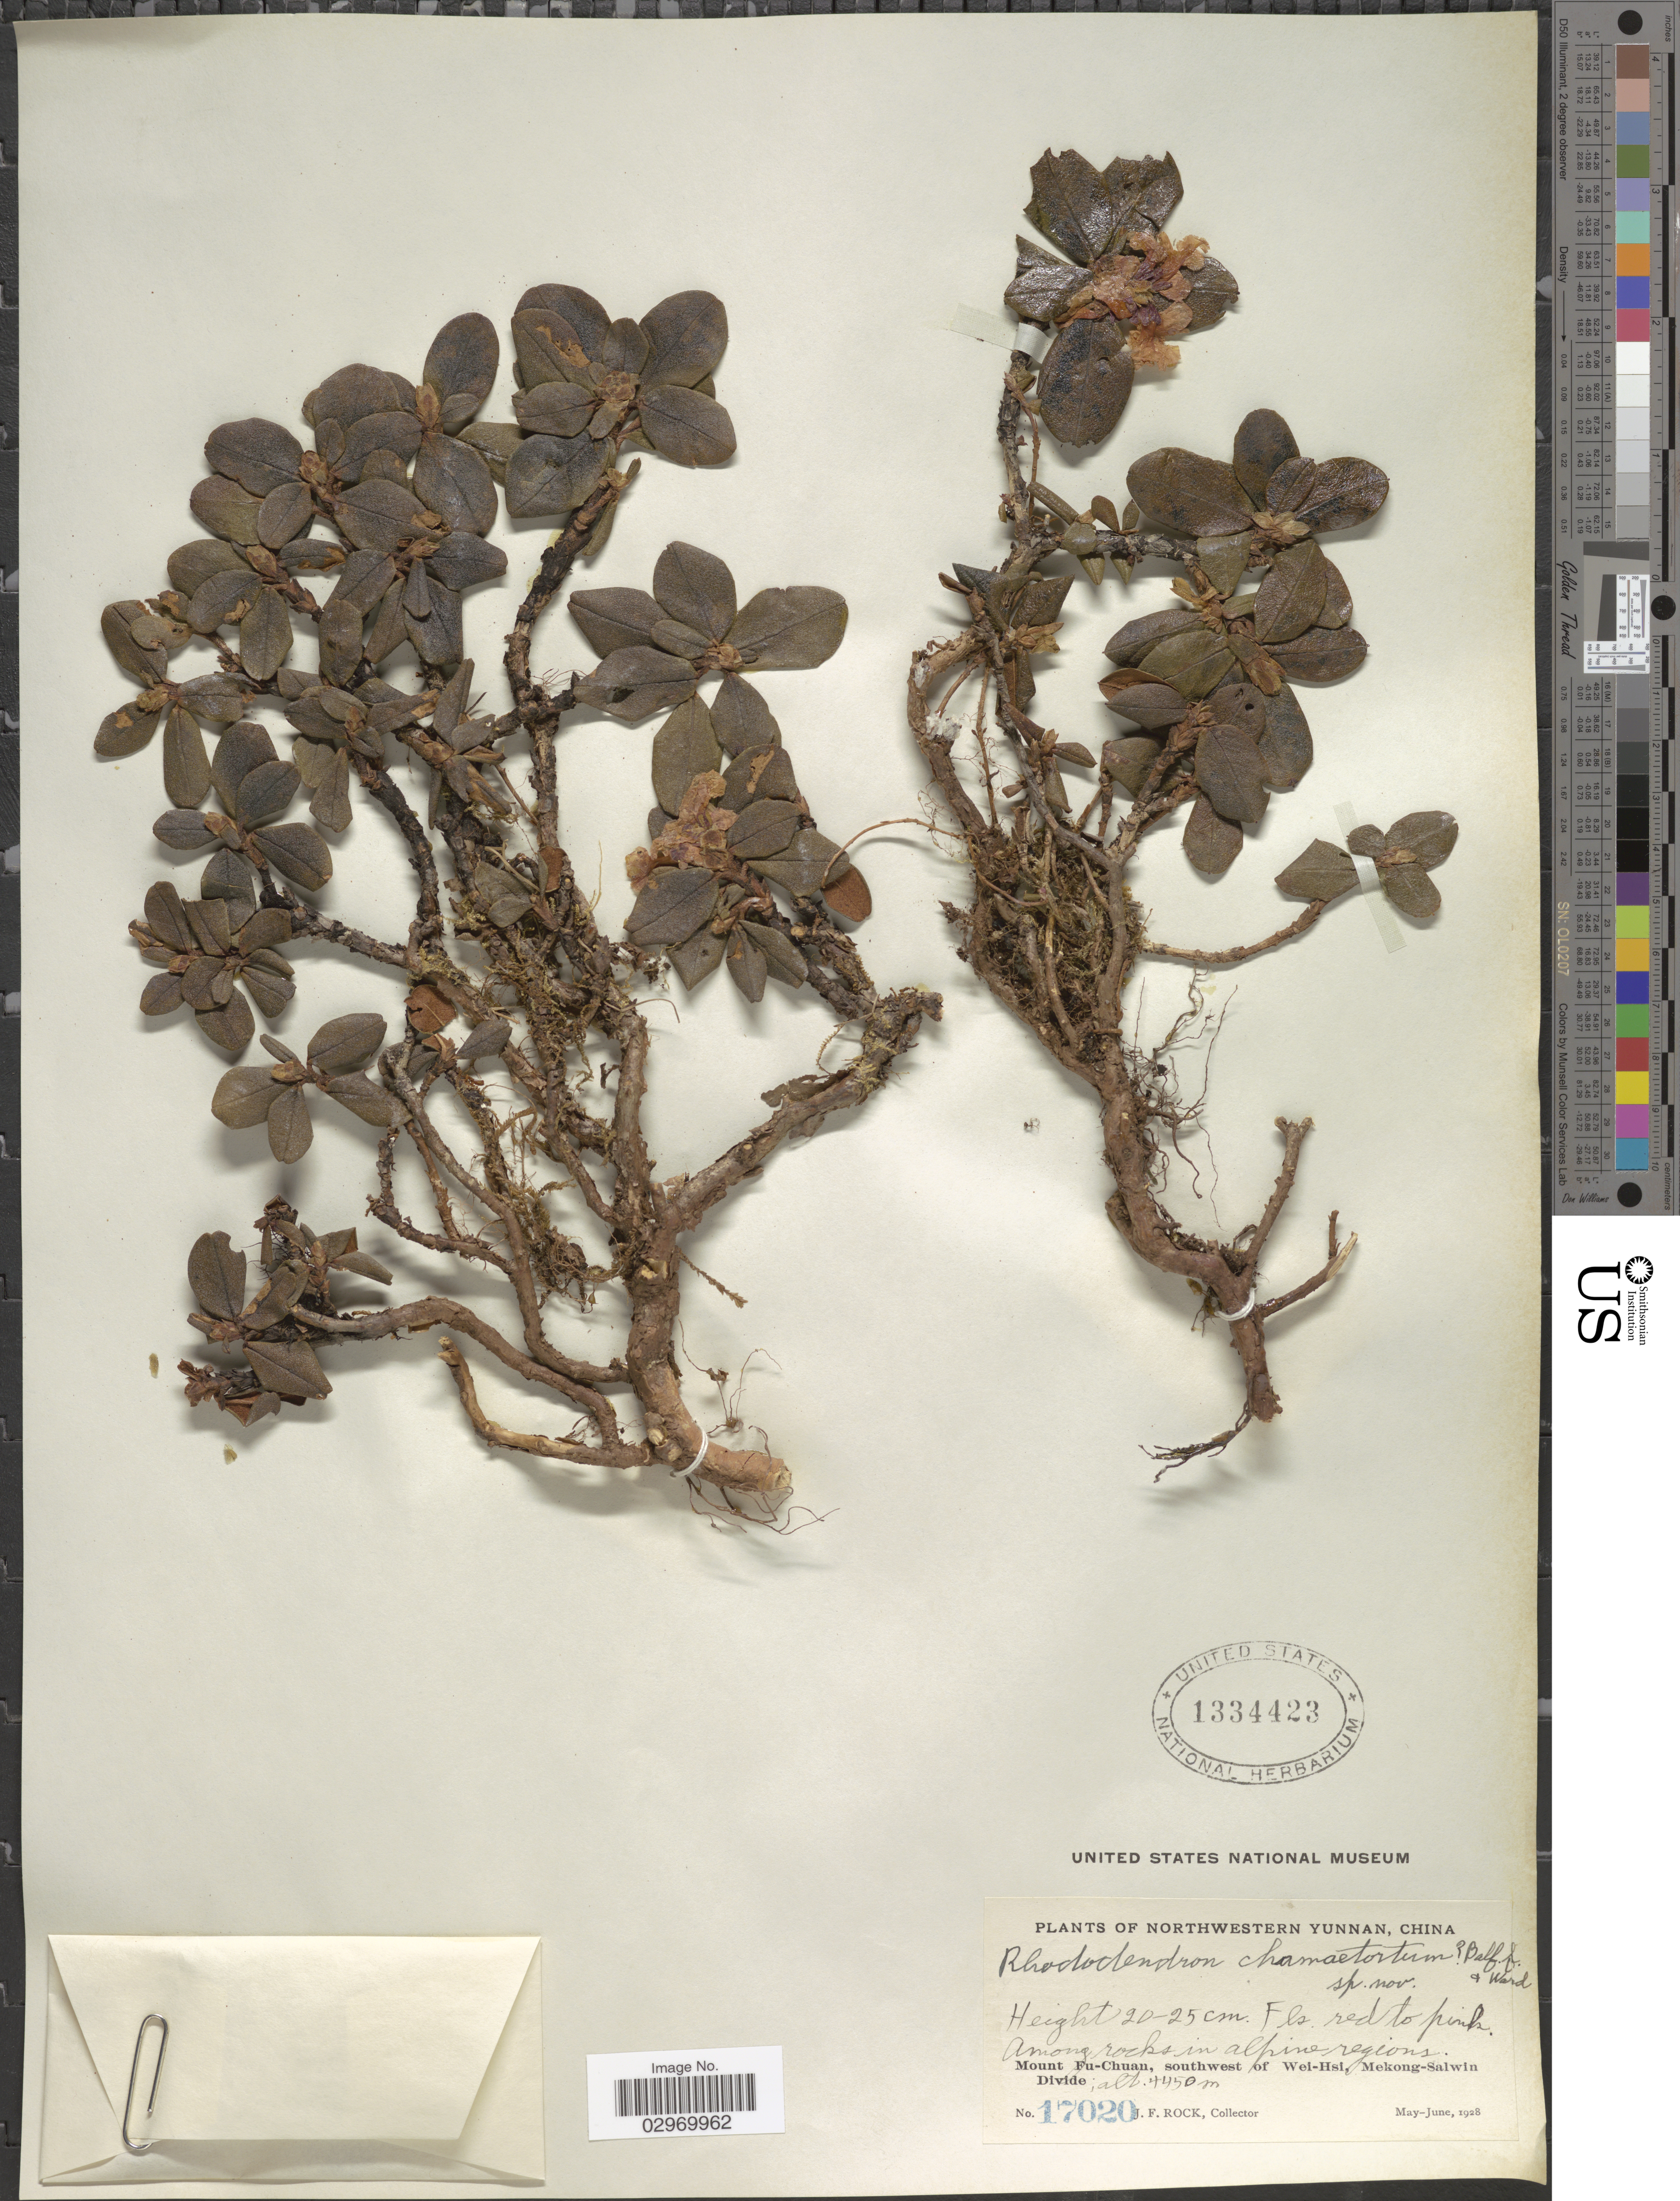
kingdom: Plantae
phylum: Tracheophyta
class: Magnoliopsida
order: Ericales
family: Ericaceae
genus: Rhododendron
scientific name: Rhododendron chamaetortum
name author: Balf. f. & Kingdon-Ward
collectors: J. Rock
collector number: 17020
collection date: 1928-05/1928-06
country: China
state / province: Yunnan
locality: Northwestern Yunnan, Mount Fu-Chuan, southwest of Wei-Hsi, Mekong-Salwin Divide.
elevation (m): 4450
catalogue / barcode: US 1334423